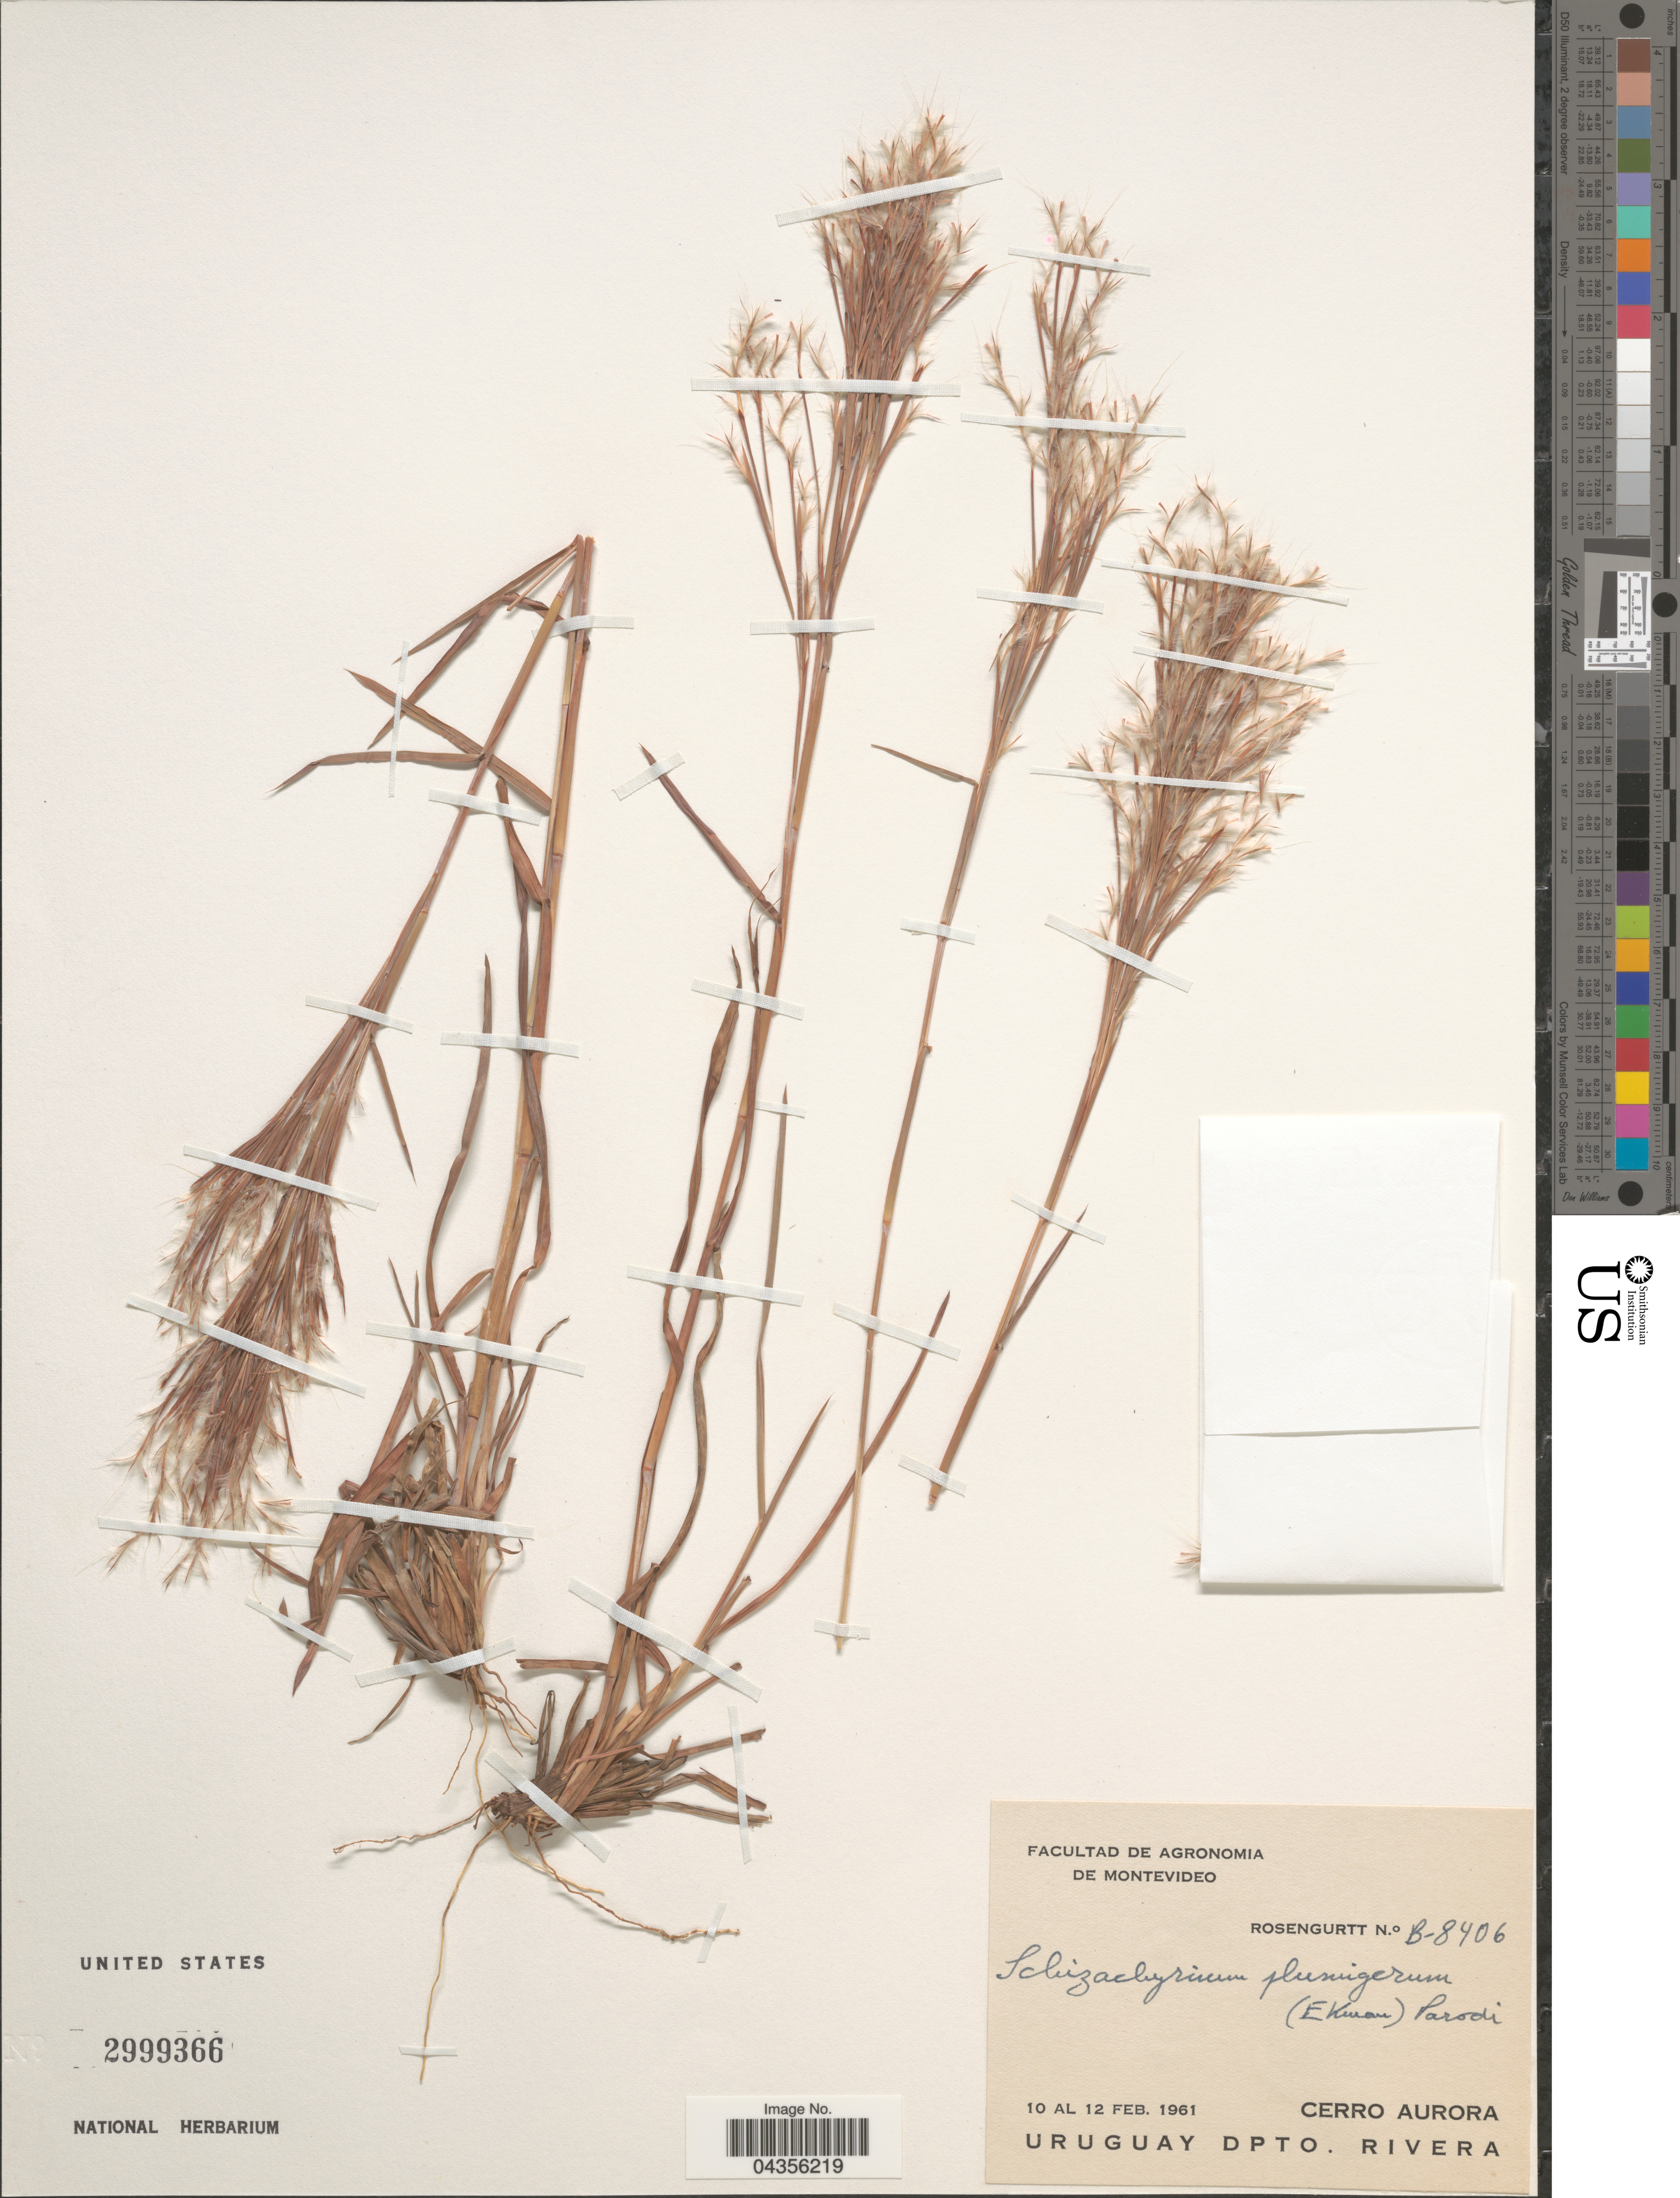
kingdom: Plantae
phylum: Tracheophyta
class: Liliopsida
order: Poales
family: Poaceae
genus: Schizachyrium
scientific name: Schizachyrium condensatum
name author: (Kunth) Nees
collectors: Rosengurtt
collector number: B-8406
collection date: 1961-02-10/1961-02-12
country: Uruguay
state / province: Rivera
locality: Cerro Aurora. Dpto. Rivera.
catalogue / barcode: US 2999366